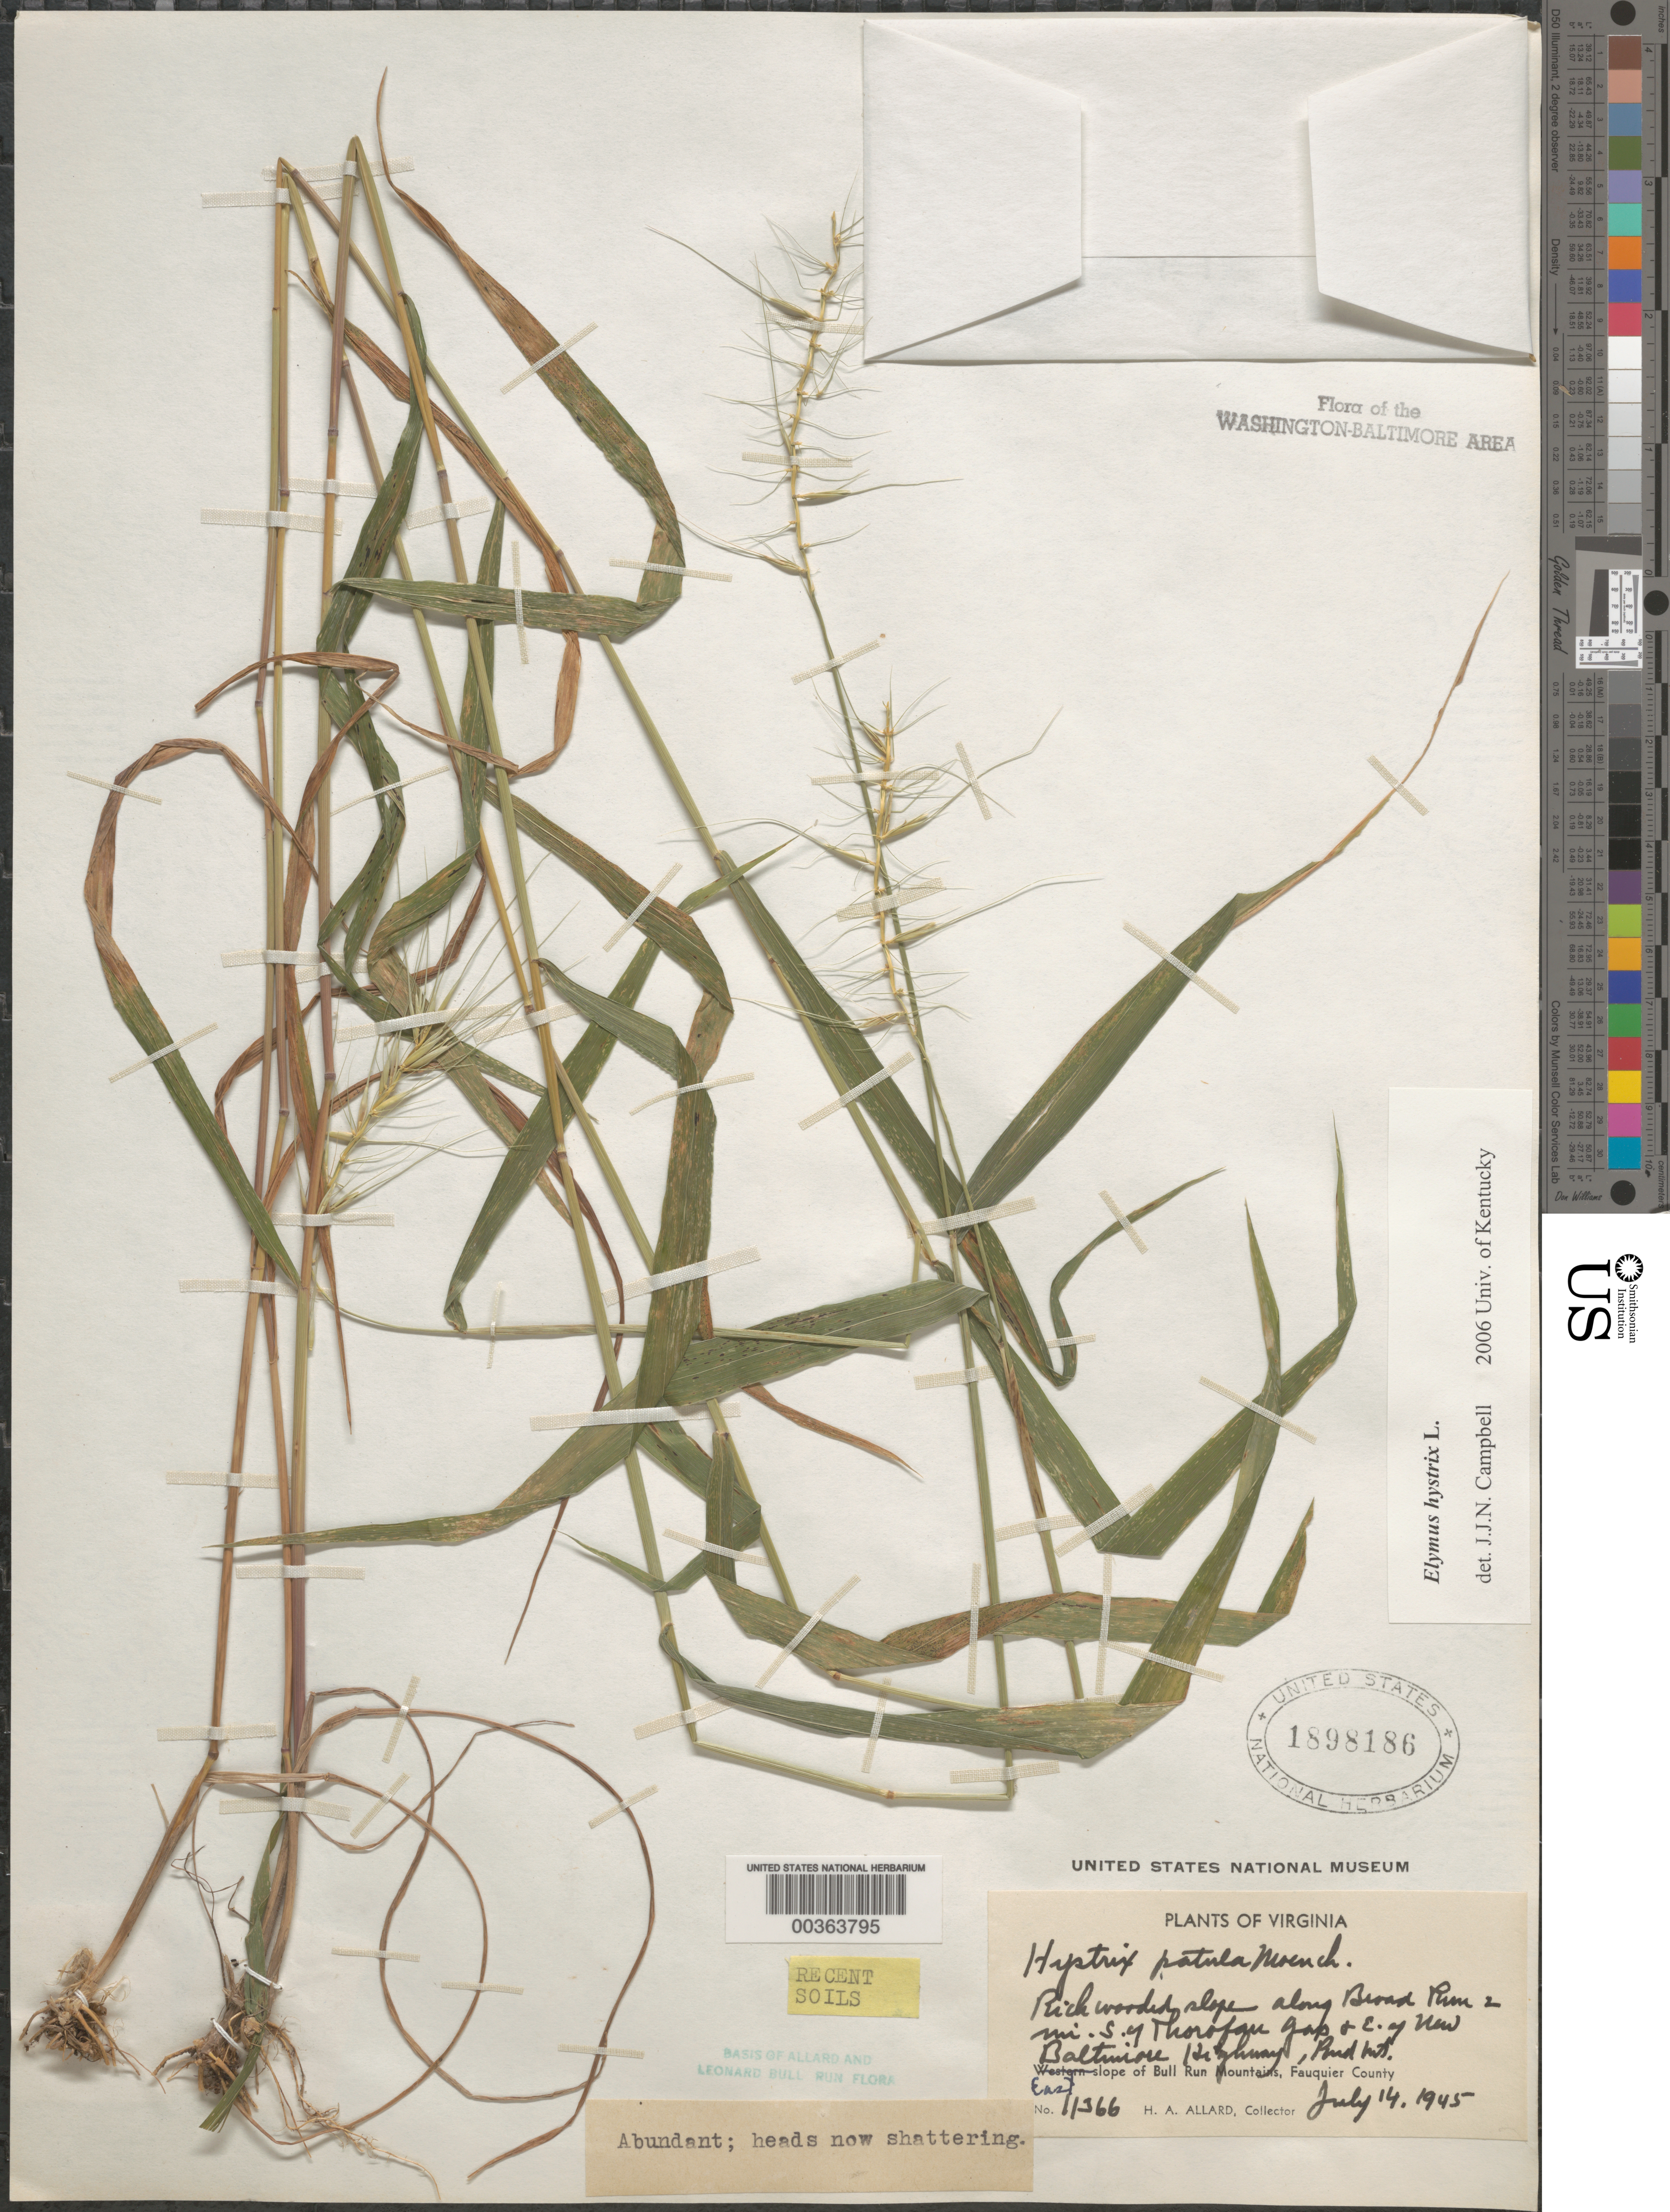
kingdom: Plantae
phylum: Tracheophyta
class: Liliopsida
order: Poales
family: Poaceae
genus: Elymus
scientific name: Elymus hystrix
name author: L.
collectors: H. A. Allard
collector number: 11366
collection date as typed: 14 Jul 1945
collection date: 1945-07-14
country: United States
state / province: Virginia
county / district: Fauquier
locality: Broad Run, south of Thorofare Gap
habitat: Rich wooded slope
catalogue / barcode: US 1898186